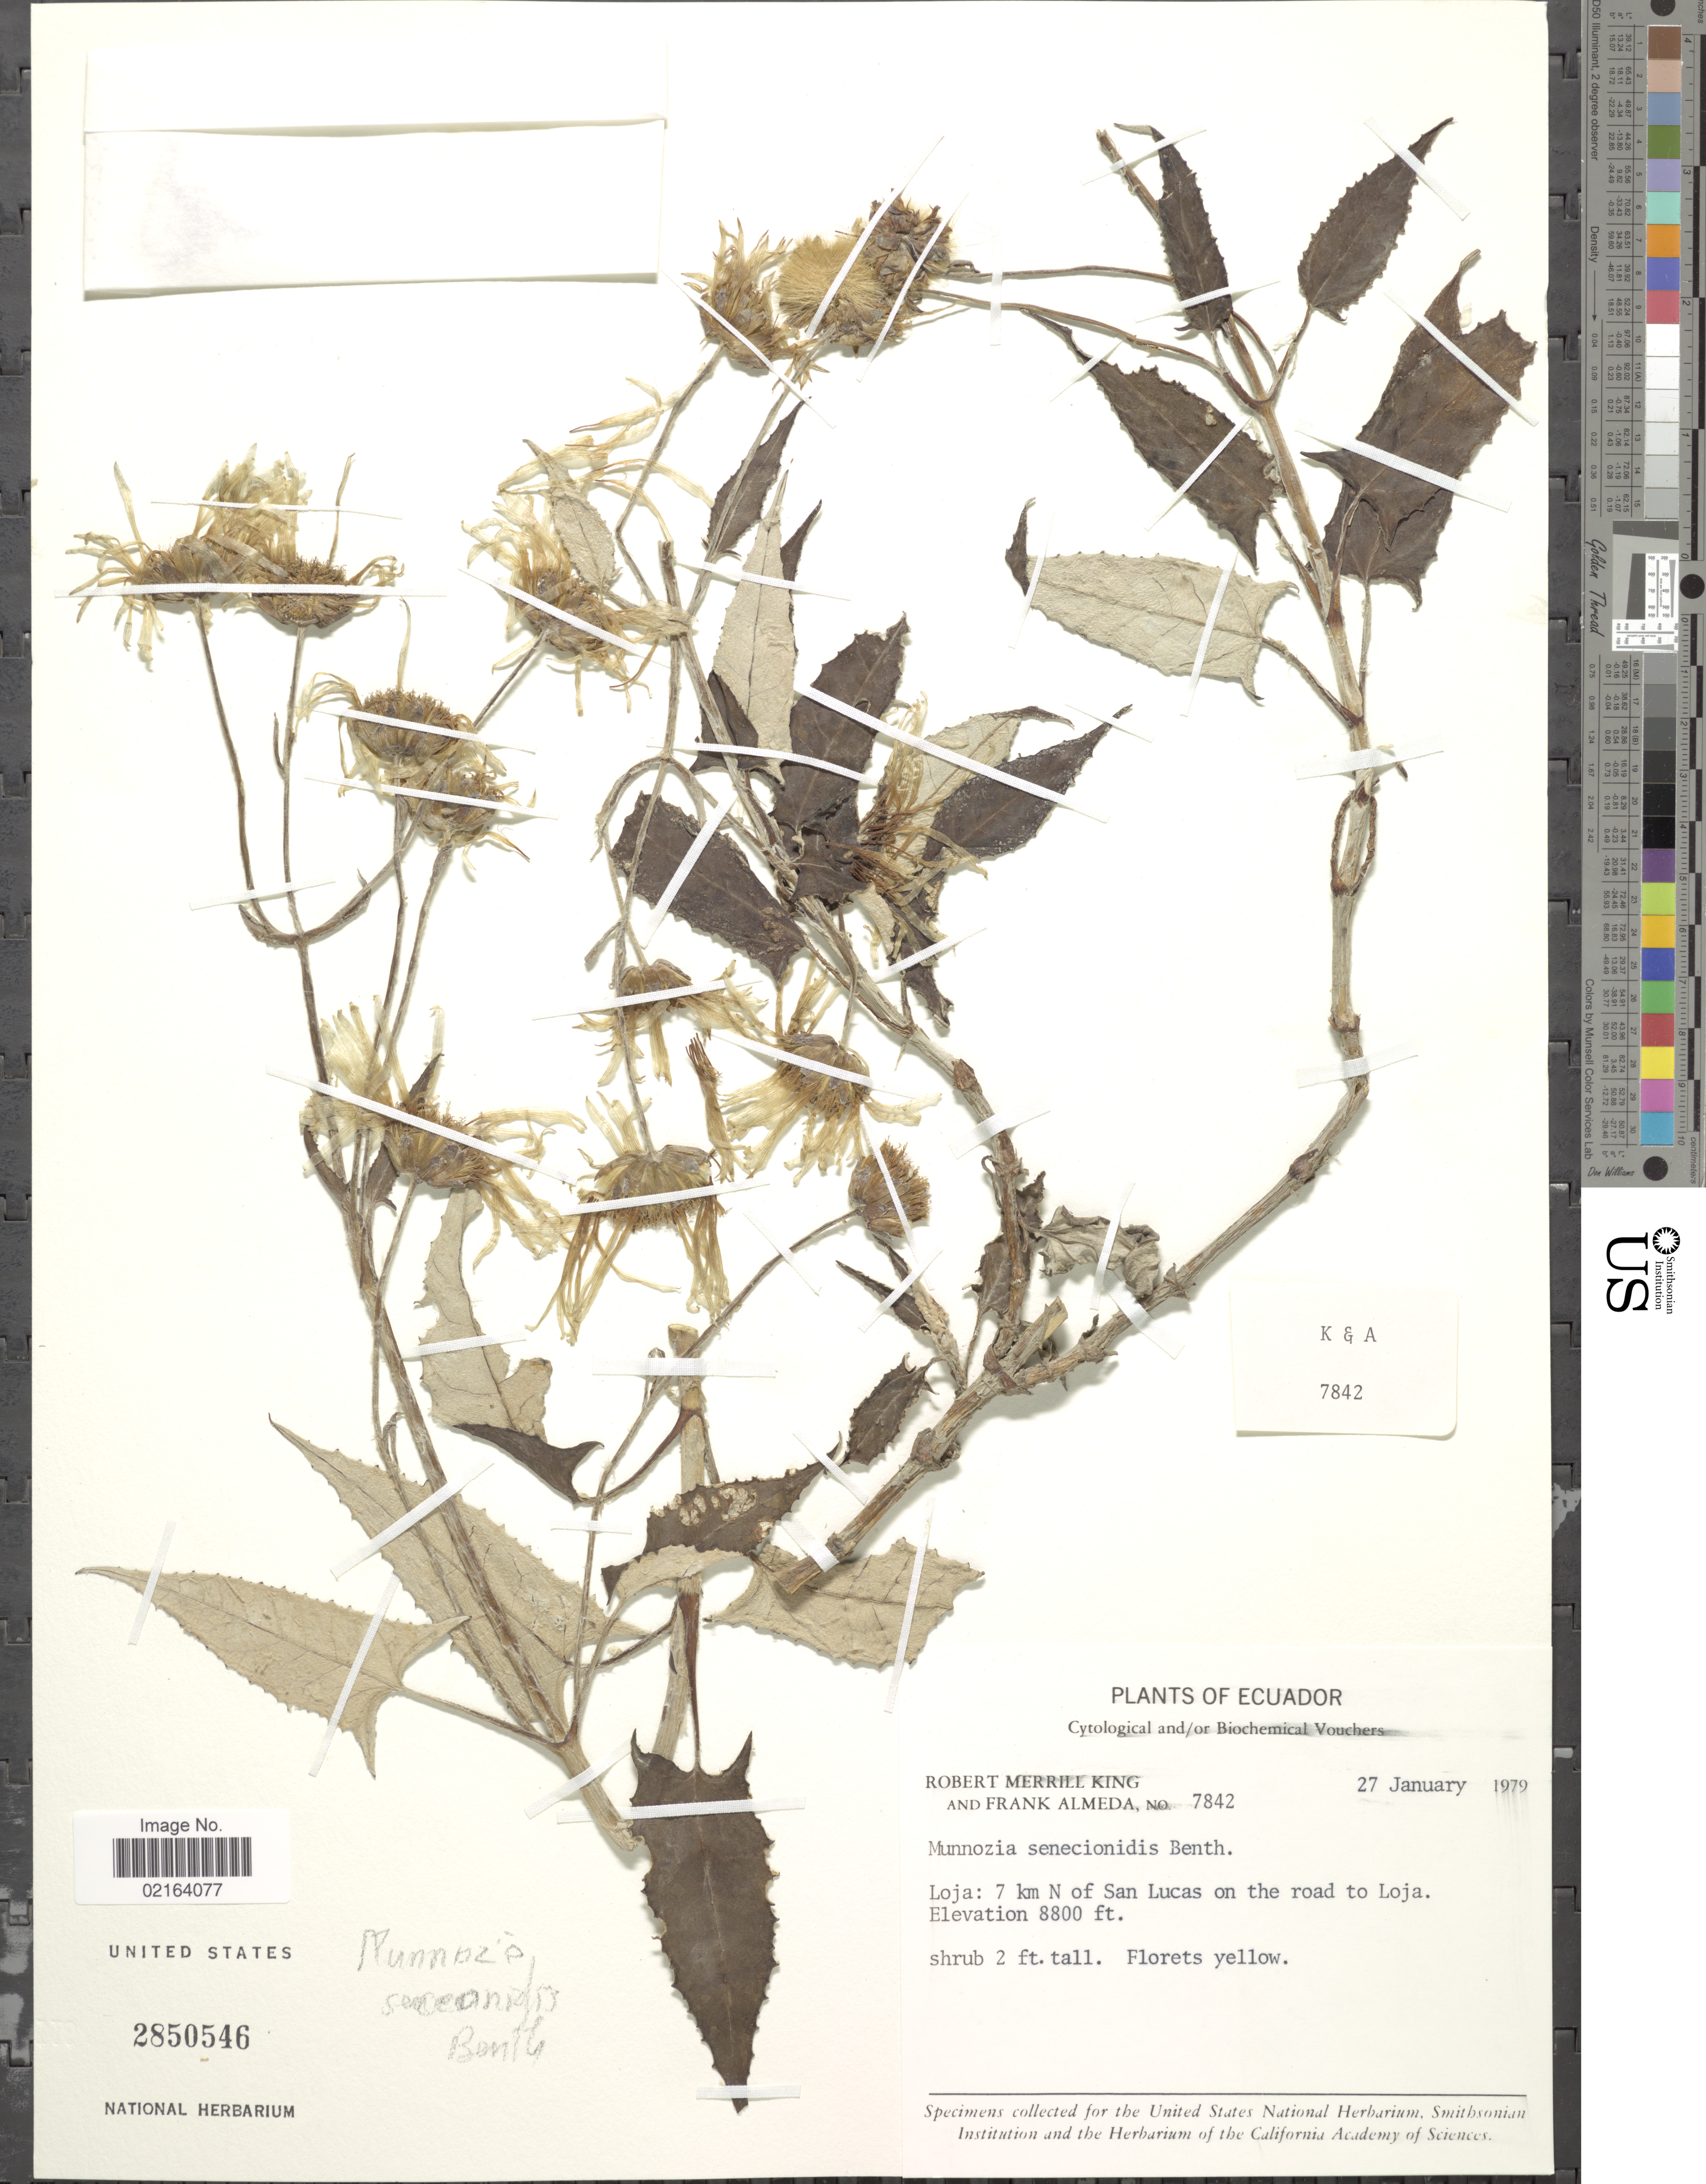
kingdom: Plantae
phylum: Tracheophyta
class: Magnoliopsida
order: Asterales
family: Asteraceae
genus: Munnozia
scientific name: Munnozia senecionidis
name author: Benth.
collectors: R. M. King & F. Almeda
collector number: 7842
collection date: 1979-01-27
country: Ecuador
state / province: Loja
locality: Loja: 7 km N of San Lucas on the road to Loja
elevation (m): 2682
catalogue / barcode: US 2850546